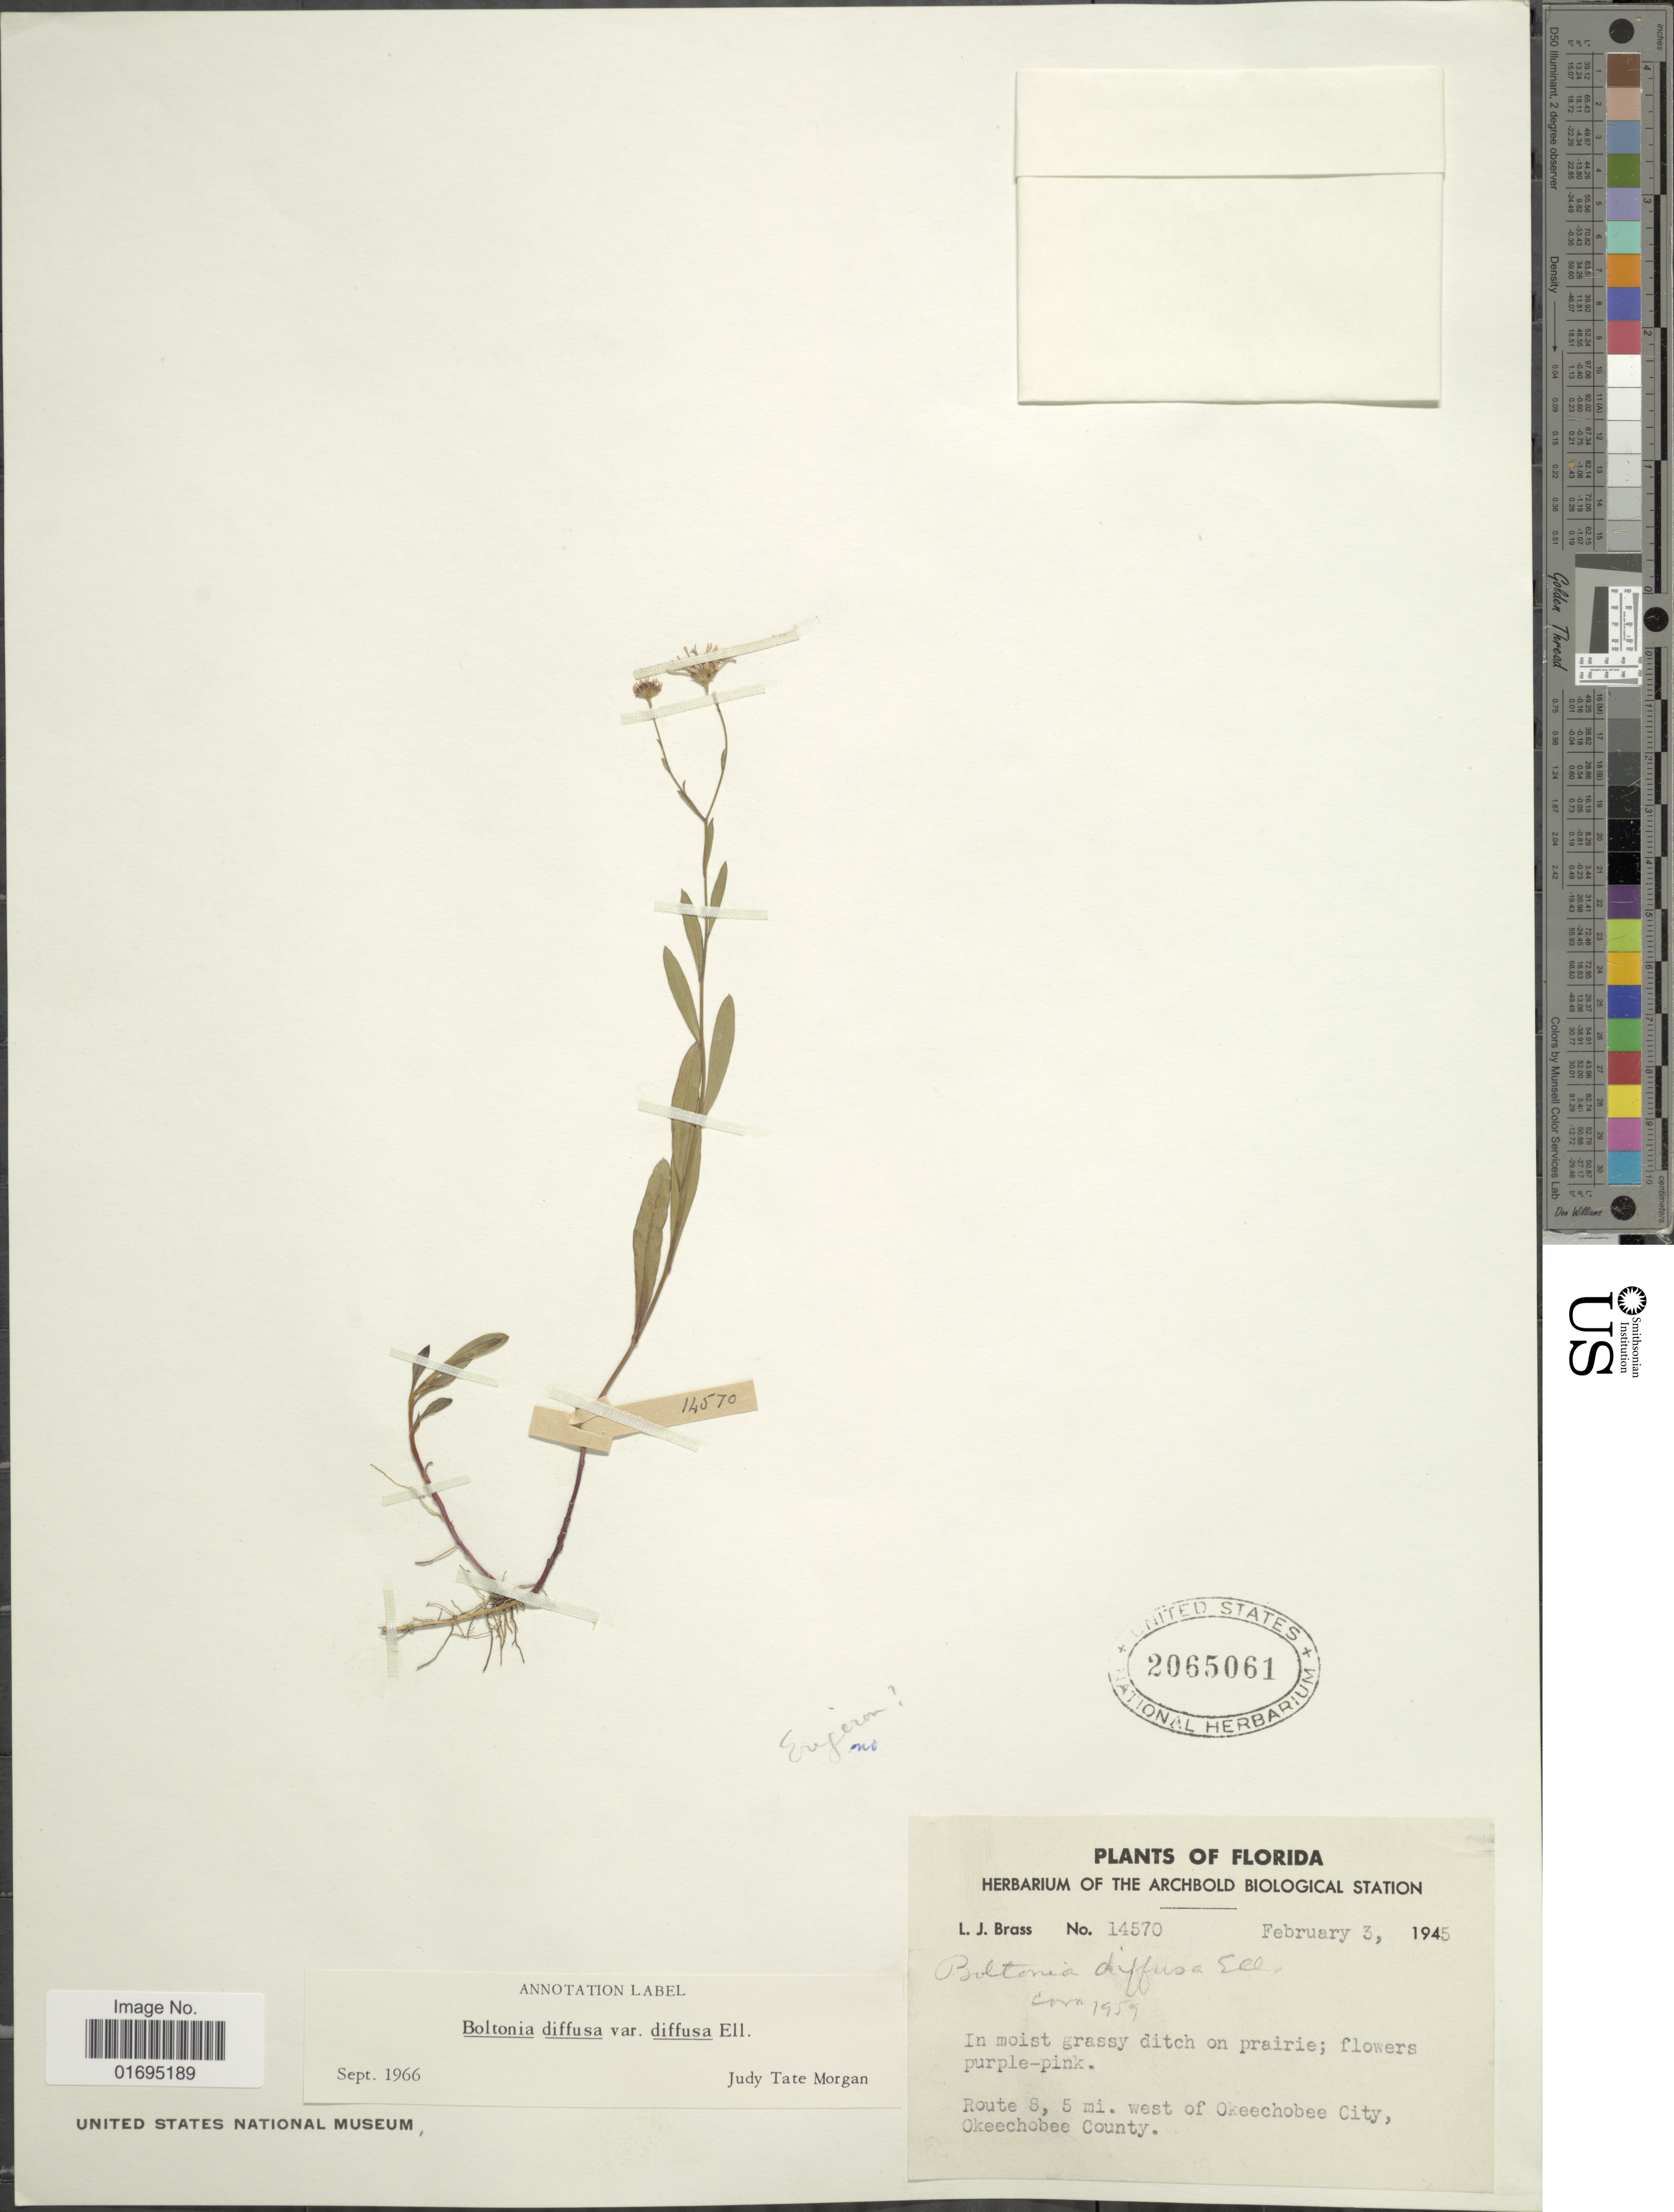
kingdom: Plantae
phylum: Tracheophyta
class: Magnoliopsida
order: Asterales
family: Asteraceae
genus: Boltonia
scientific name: Boltonia diffusa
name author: Elliott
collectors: L. J. Brass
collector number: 14570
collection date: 1945-02-03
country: United States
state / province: Florida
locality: Route 8,5 mi. west of Okeechobee City, Okeechobee County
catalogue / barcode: US 2065061